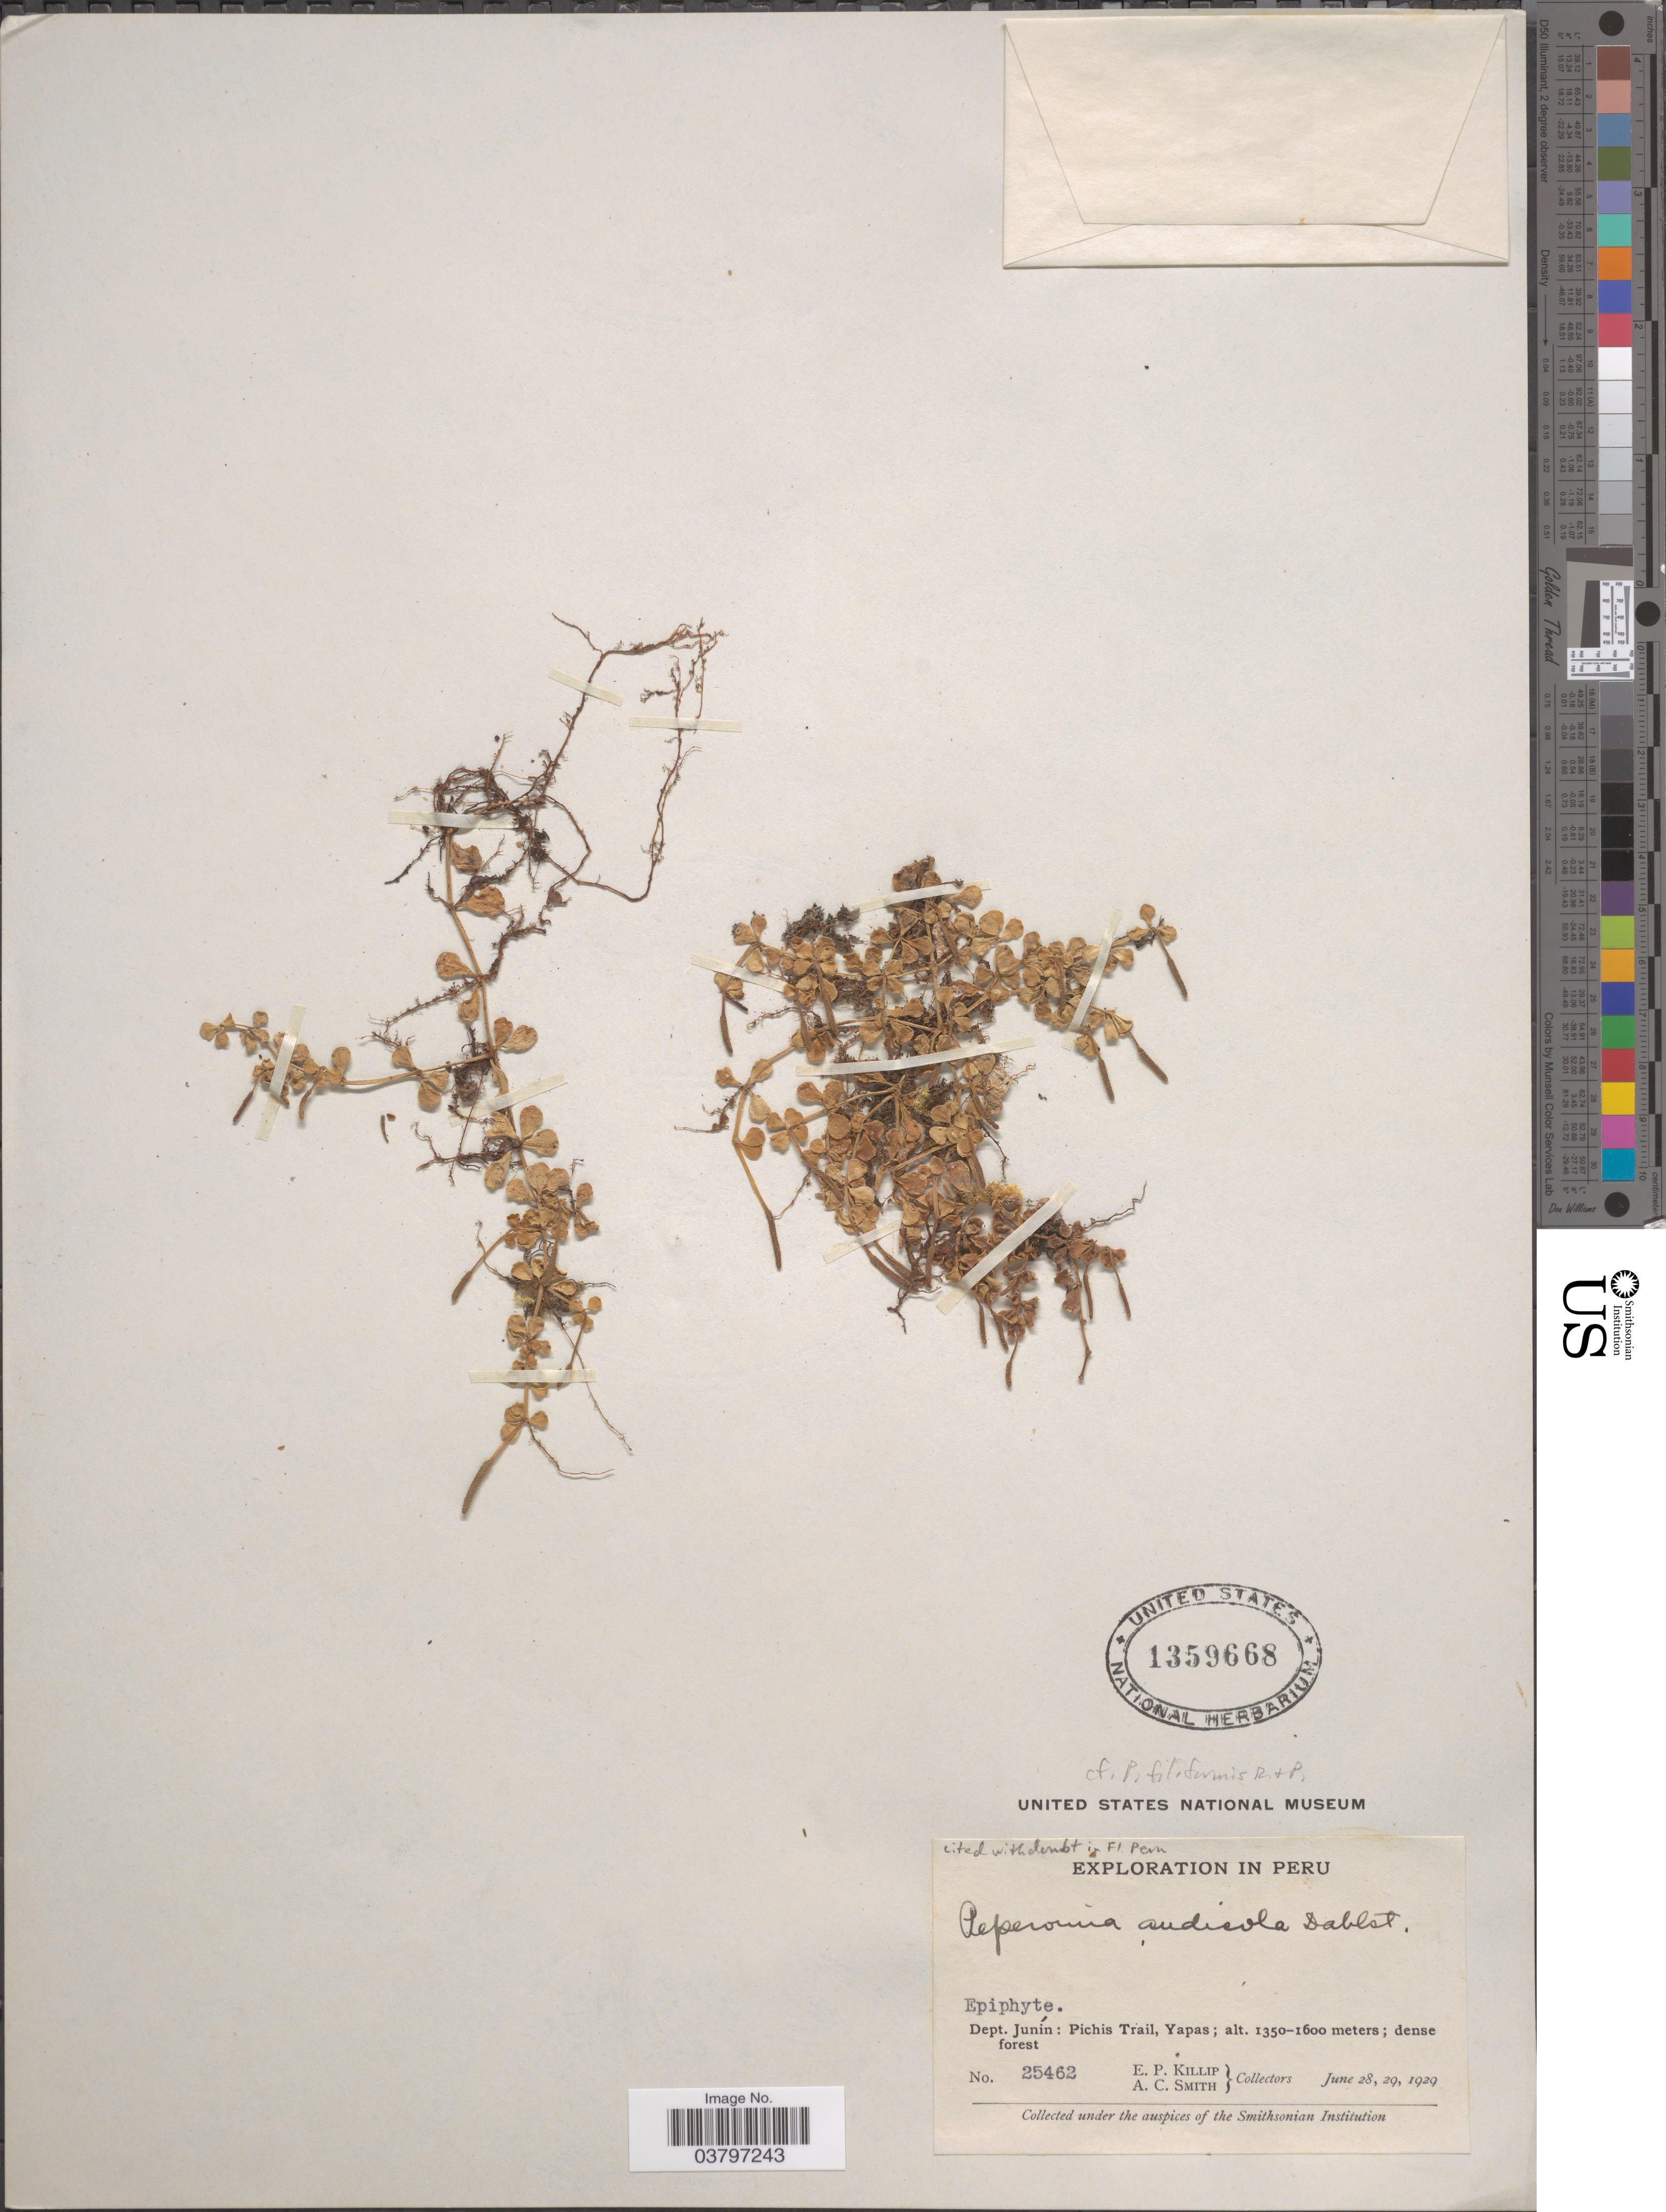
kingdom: Plantae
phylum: Tracheophyta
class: Magnoliopsida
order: Piperales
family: Piperaceae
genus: Peperomia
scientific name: Peperomia filiformis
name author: Ruiz & Pav.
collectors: E. P. Killip & A. C. Smith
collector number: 25462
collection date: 1929-06-28/1929-06-29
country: Peru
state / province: Junín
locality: Dept. Junín: Pichis Trail, Yapas.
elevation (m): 1350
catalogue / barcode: US 1359668